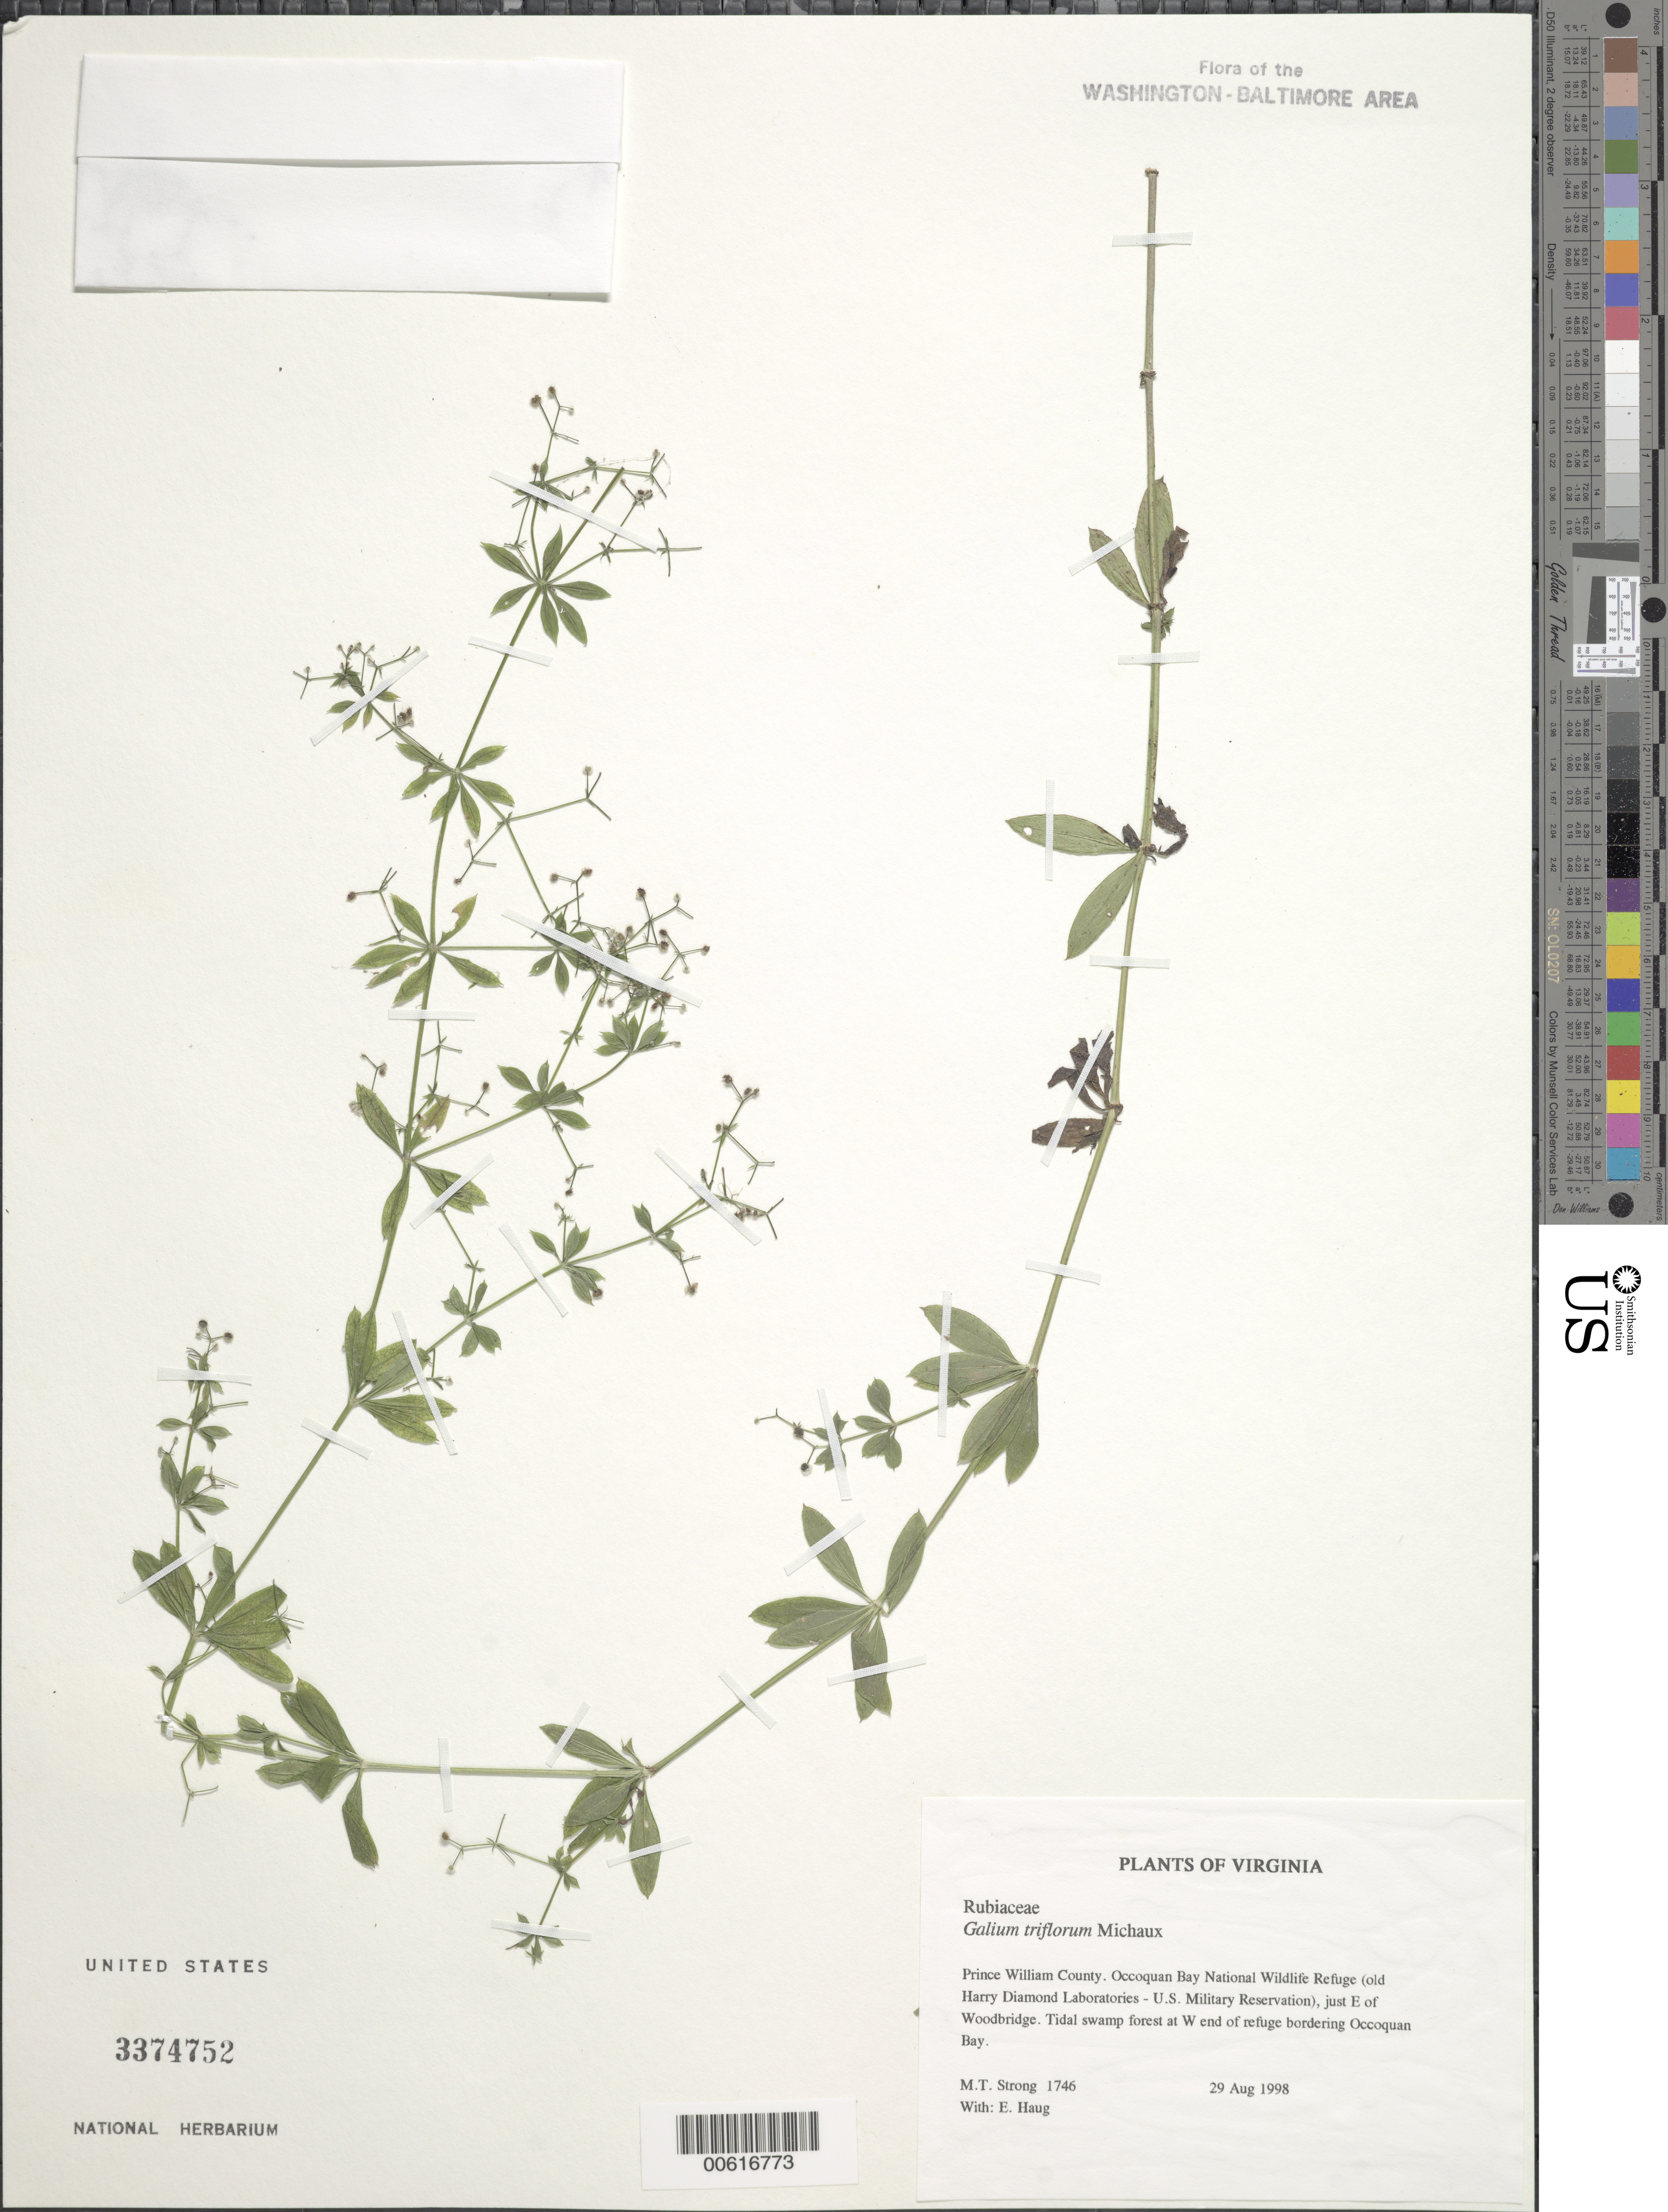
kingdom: Plantae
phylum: Tracheophyta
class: Magnoliopsida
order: Gentianales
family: Rubiaceae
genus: Galium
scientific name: Galium triflorum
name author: Michx.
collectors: M. T. Strong & E. Haug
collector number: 1746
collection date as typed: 29 Aug 1998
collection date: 1998-08-29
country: United States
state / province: Virginia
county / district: Prince William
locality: Occoquan Bay National Wildlife Refuge (old Harry Diamond Laboratories - U.S. Military Reservation), just E of Woodbridge.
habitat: Tidal swamp forest at W end of refuge bordering Occoquan Bay.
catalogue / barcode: US 3374752